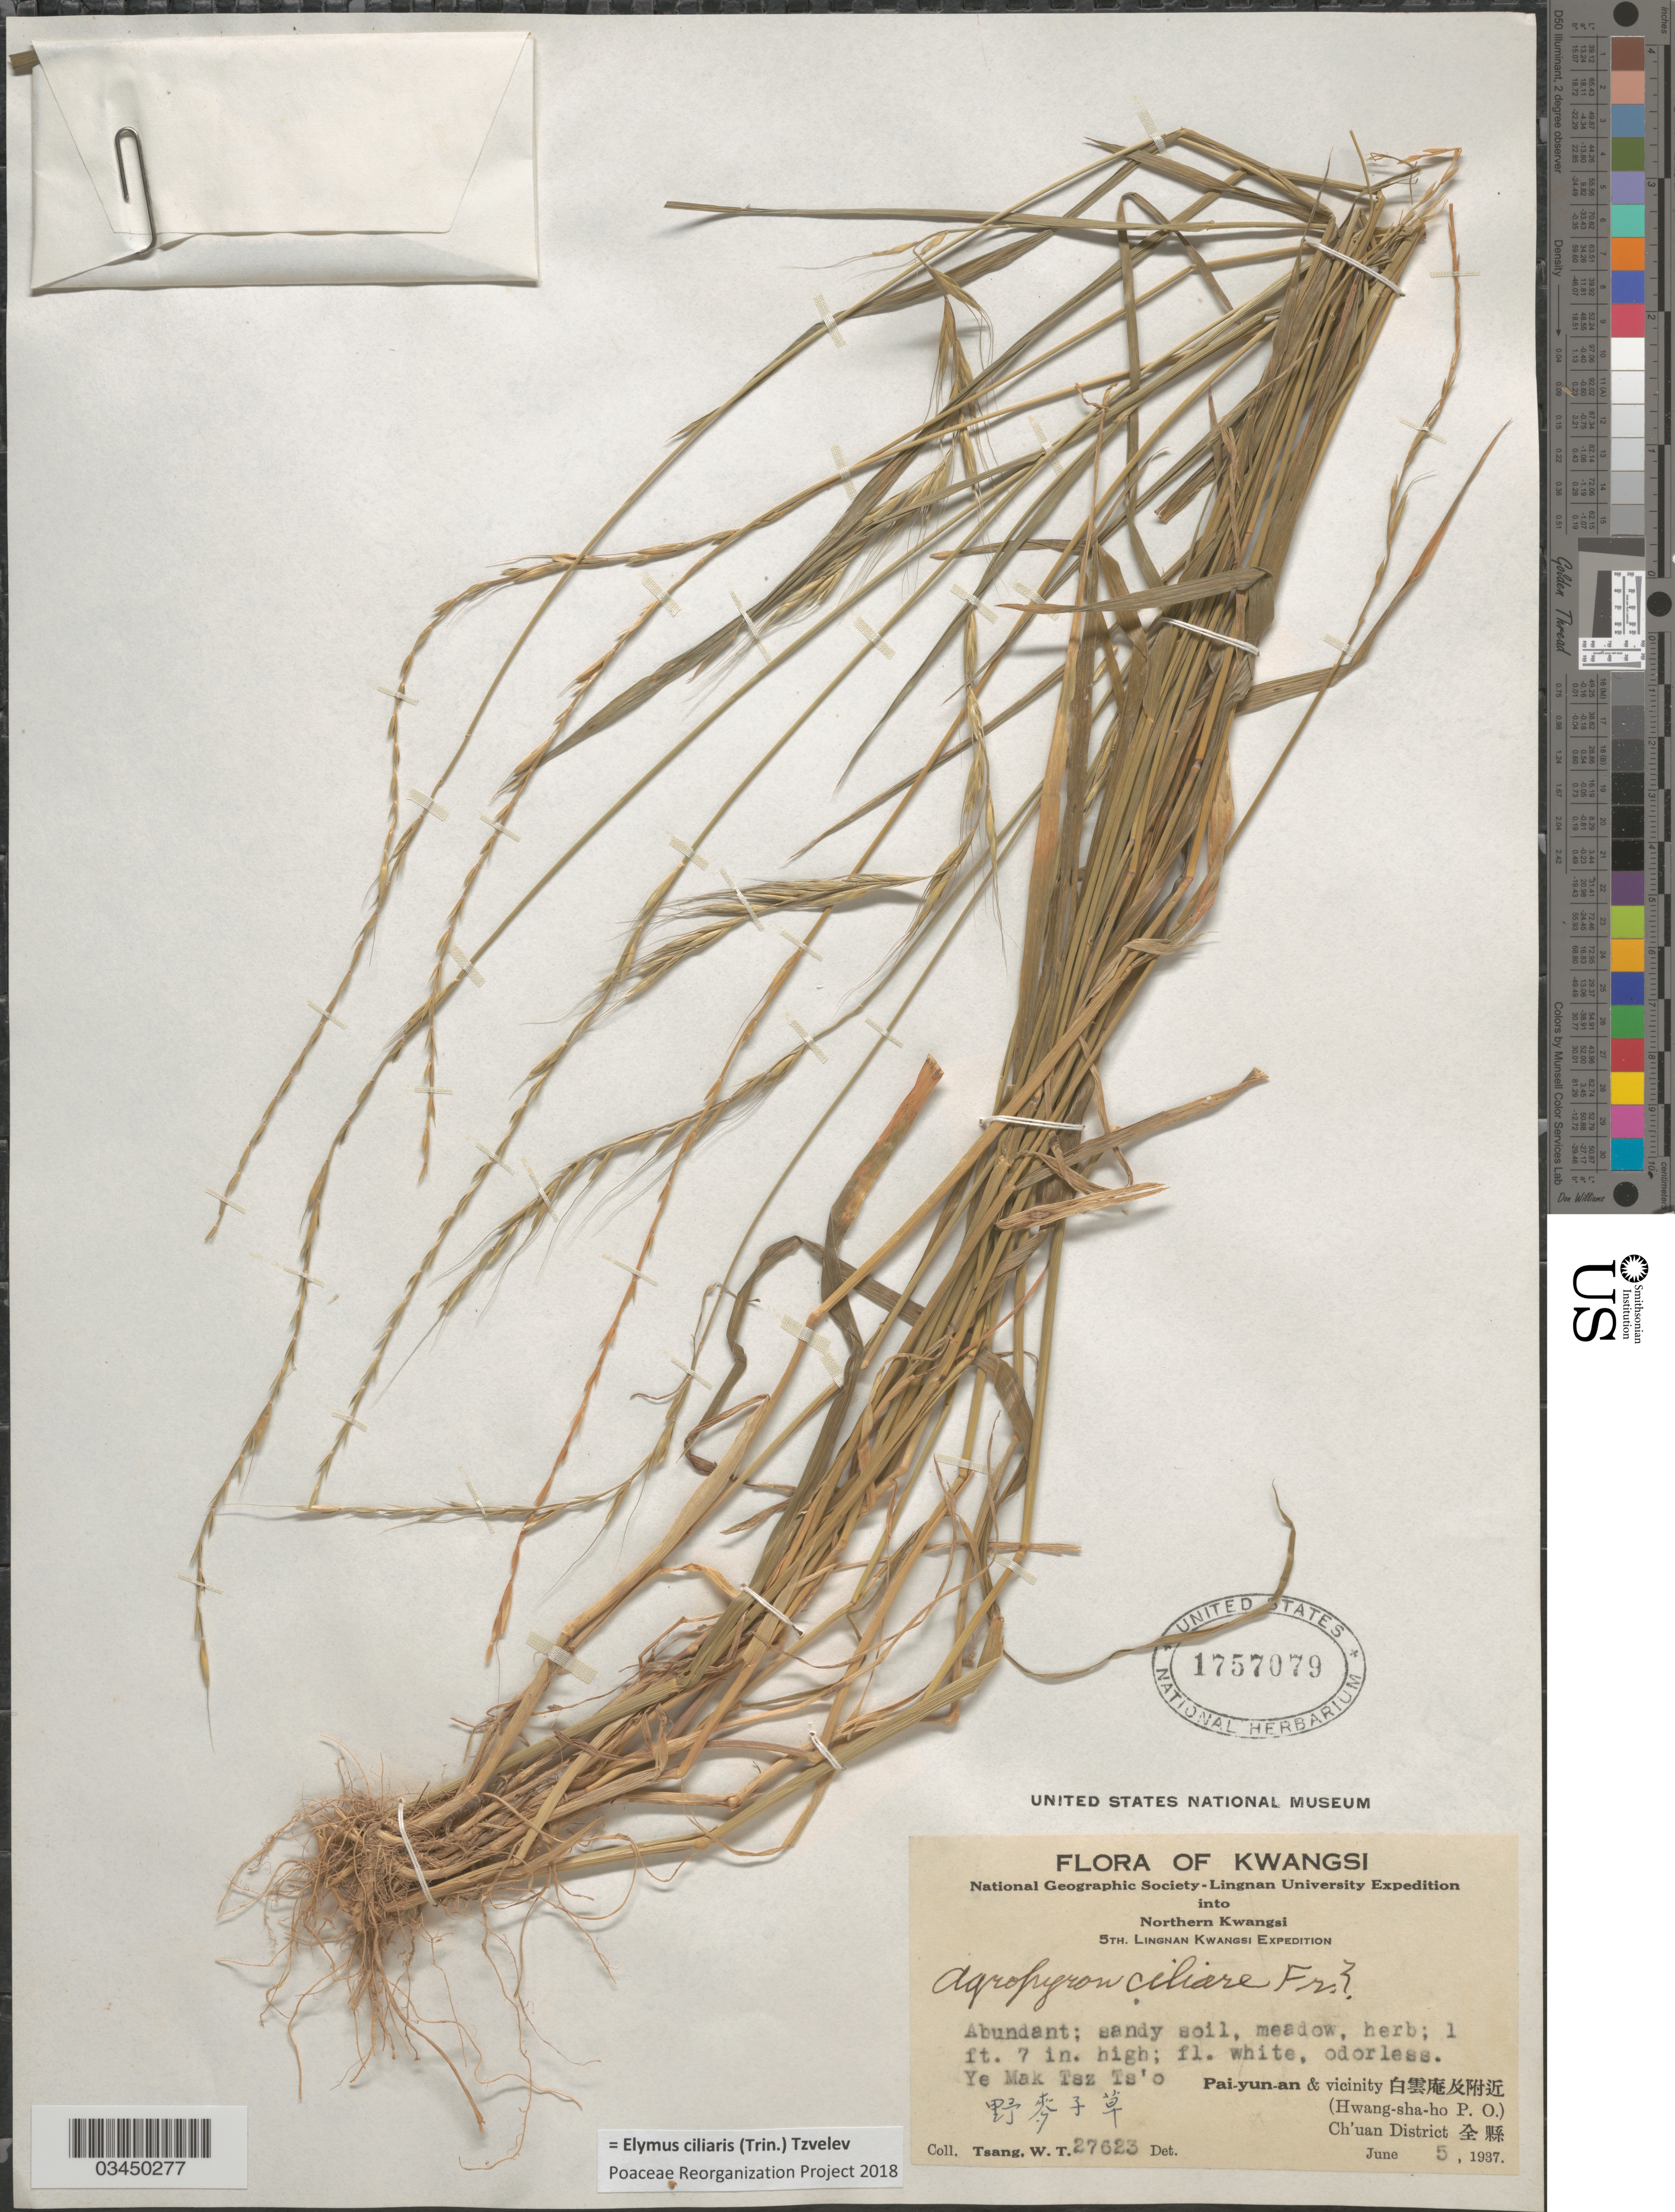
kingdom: Plantae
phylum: Tracheophyta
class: Liliopsida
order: Poales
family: Poaceae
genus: Elymus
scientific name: Elymus ciliaris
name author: (Trin.) Tzvelev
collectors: W. T. Tsang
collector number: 27623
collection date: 1937-06-05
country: China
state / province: Guangxi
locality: Kwangsi. National Geographic Society-Lingnan University E[Foreign script]pedition into Northern Kwangsi 5th. Lingnan Kwangsi E[Foreign script]pedition. Ye Mak Tsz Ts'o Pai-yun-an & vicinity [Foreign script] (Hwang-sha-ho P. O.) Ch'uan District [Foreign script].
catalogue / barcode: US 1757079